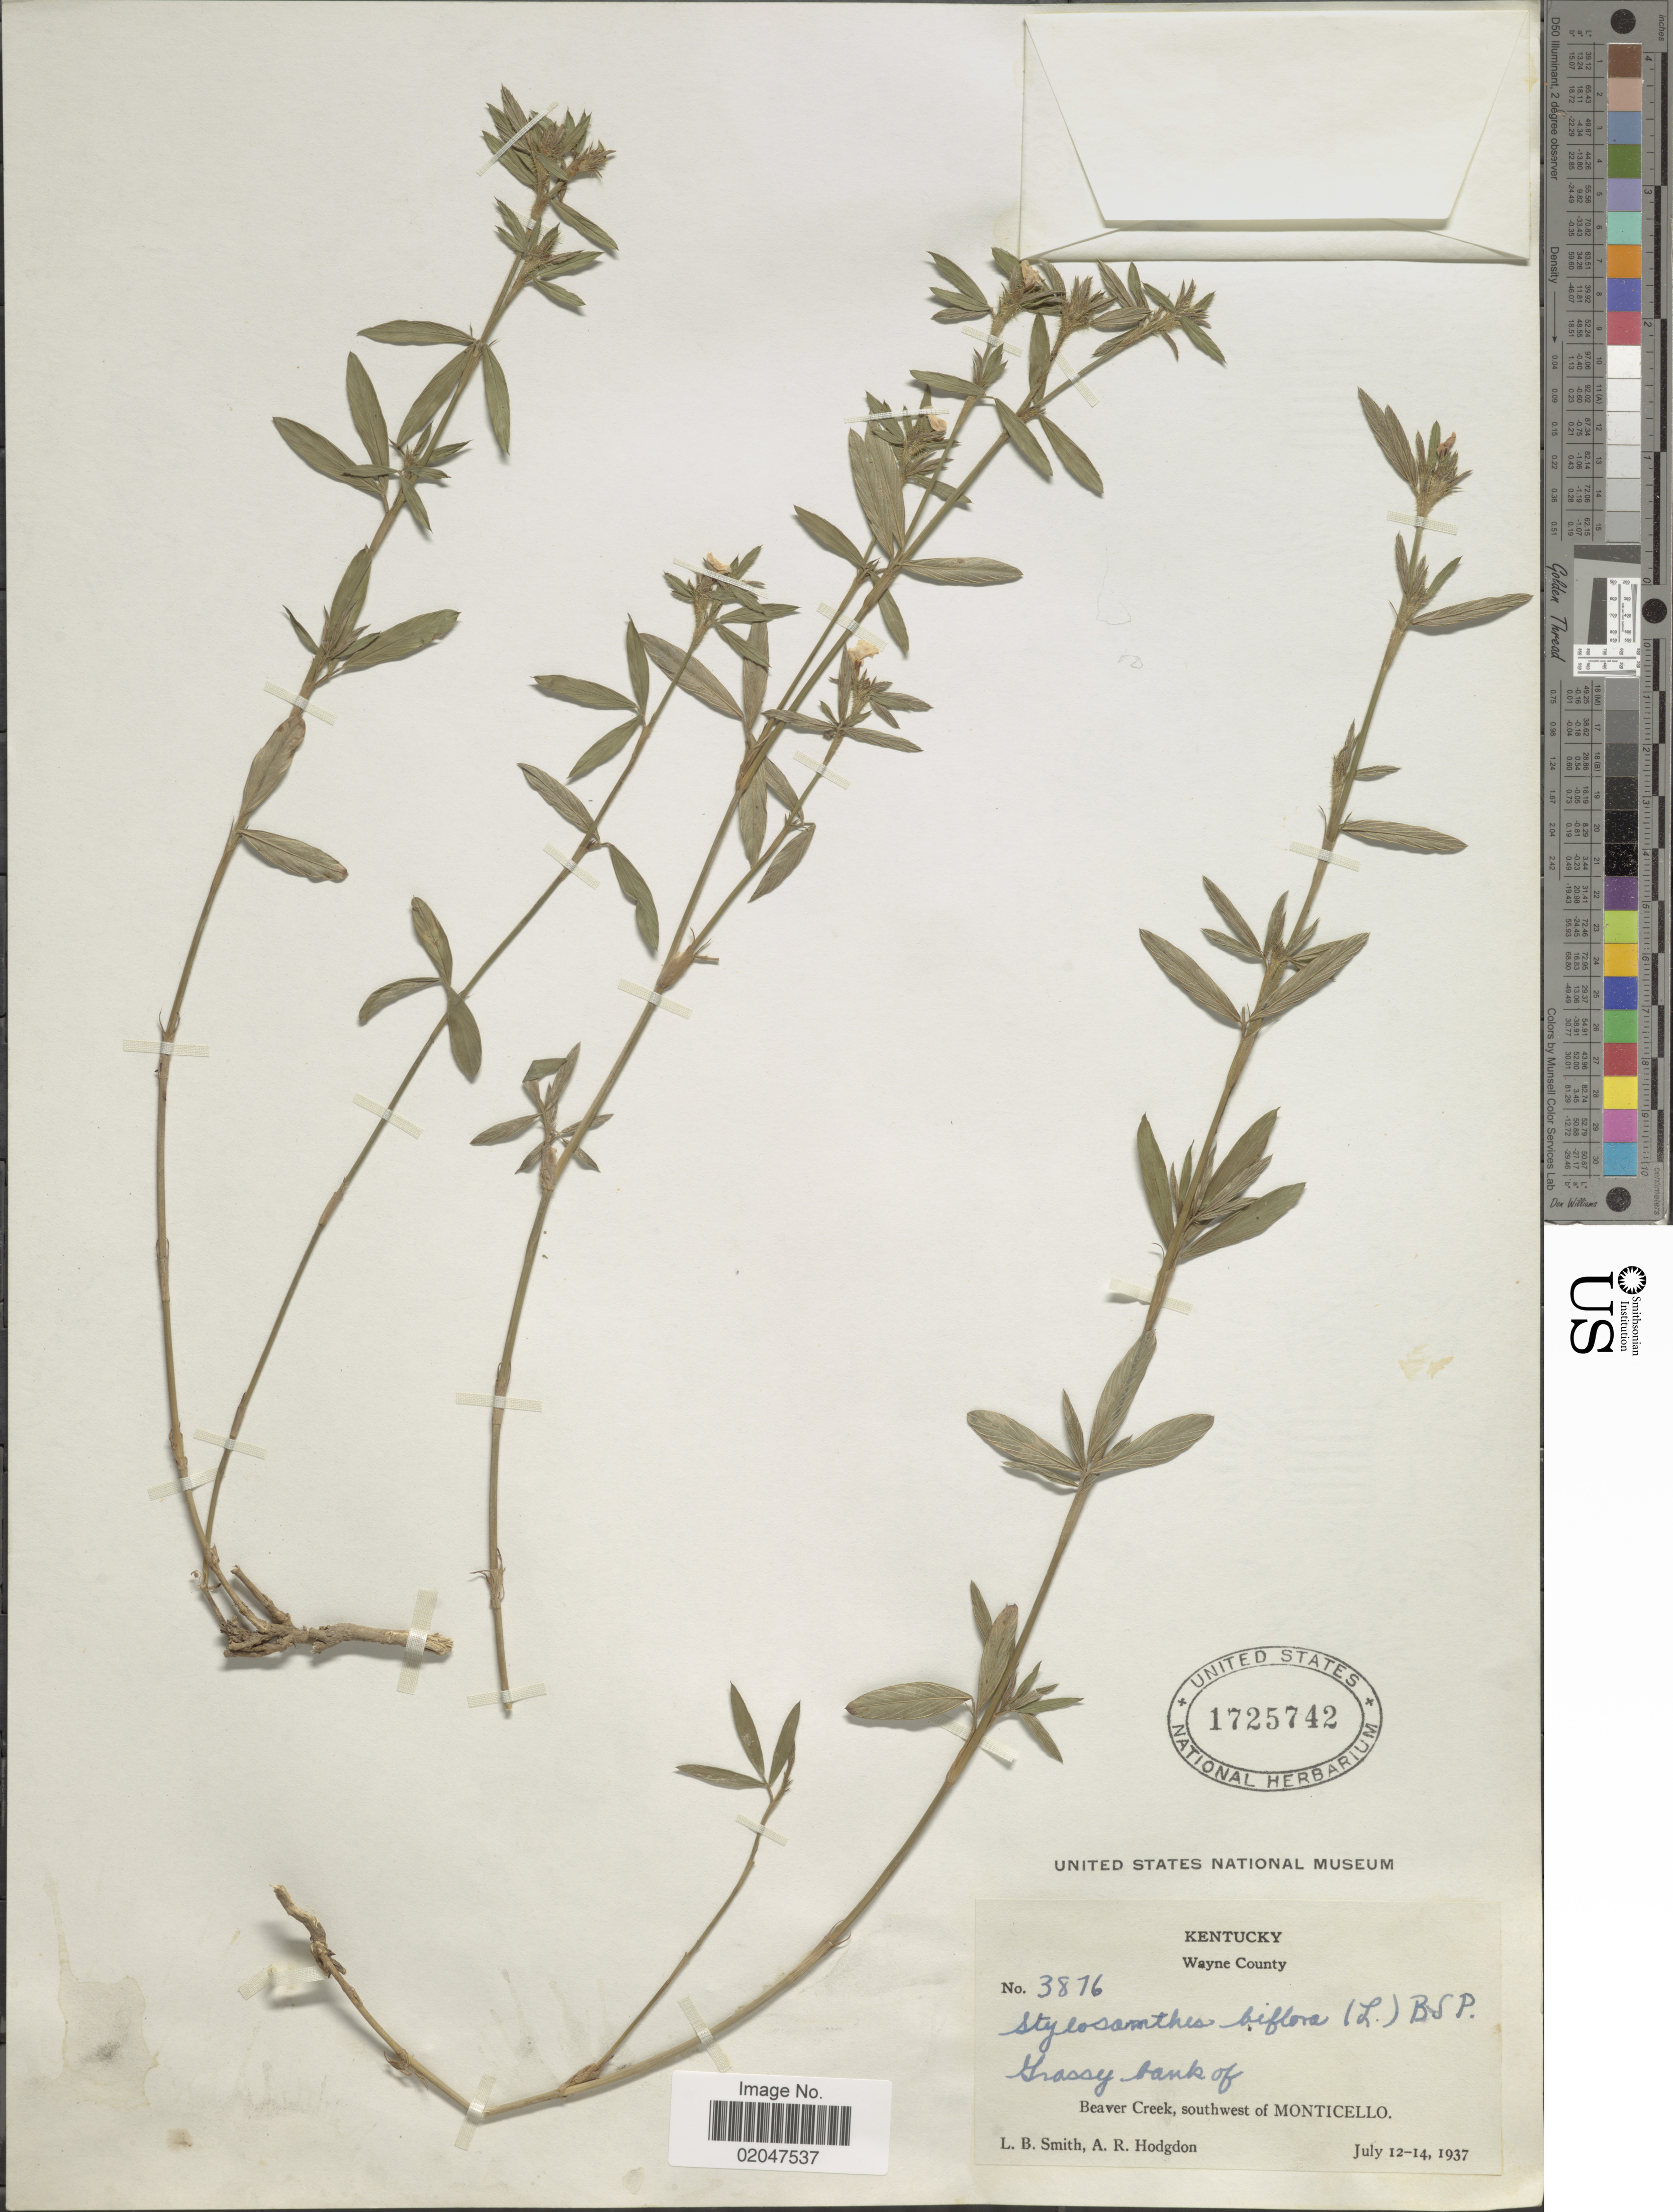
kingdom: Plantae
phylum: Tracheophyta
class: Magnoliopsida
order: Fabales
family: Fabaceae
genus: Stylosanthes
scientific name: Stylosanthes biflora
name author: (L.) Britton et al.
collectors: L. Smith & A. R. Hodgdon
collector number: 3876*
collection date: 1937-07-12/1937-07-14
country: United States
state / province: Kentucky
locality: Wayne County. Grassy bank of Beaver Creek, southwest of Monticello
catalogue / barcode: US 1725742